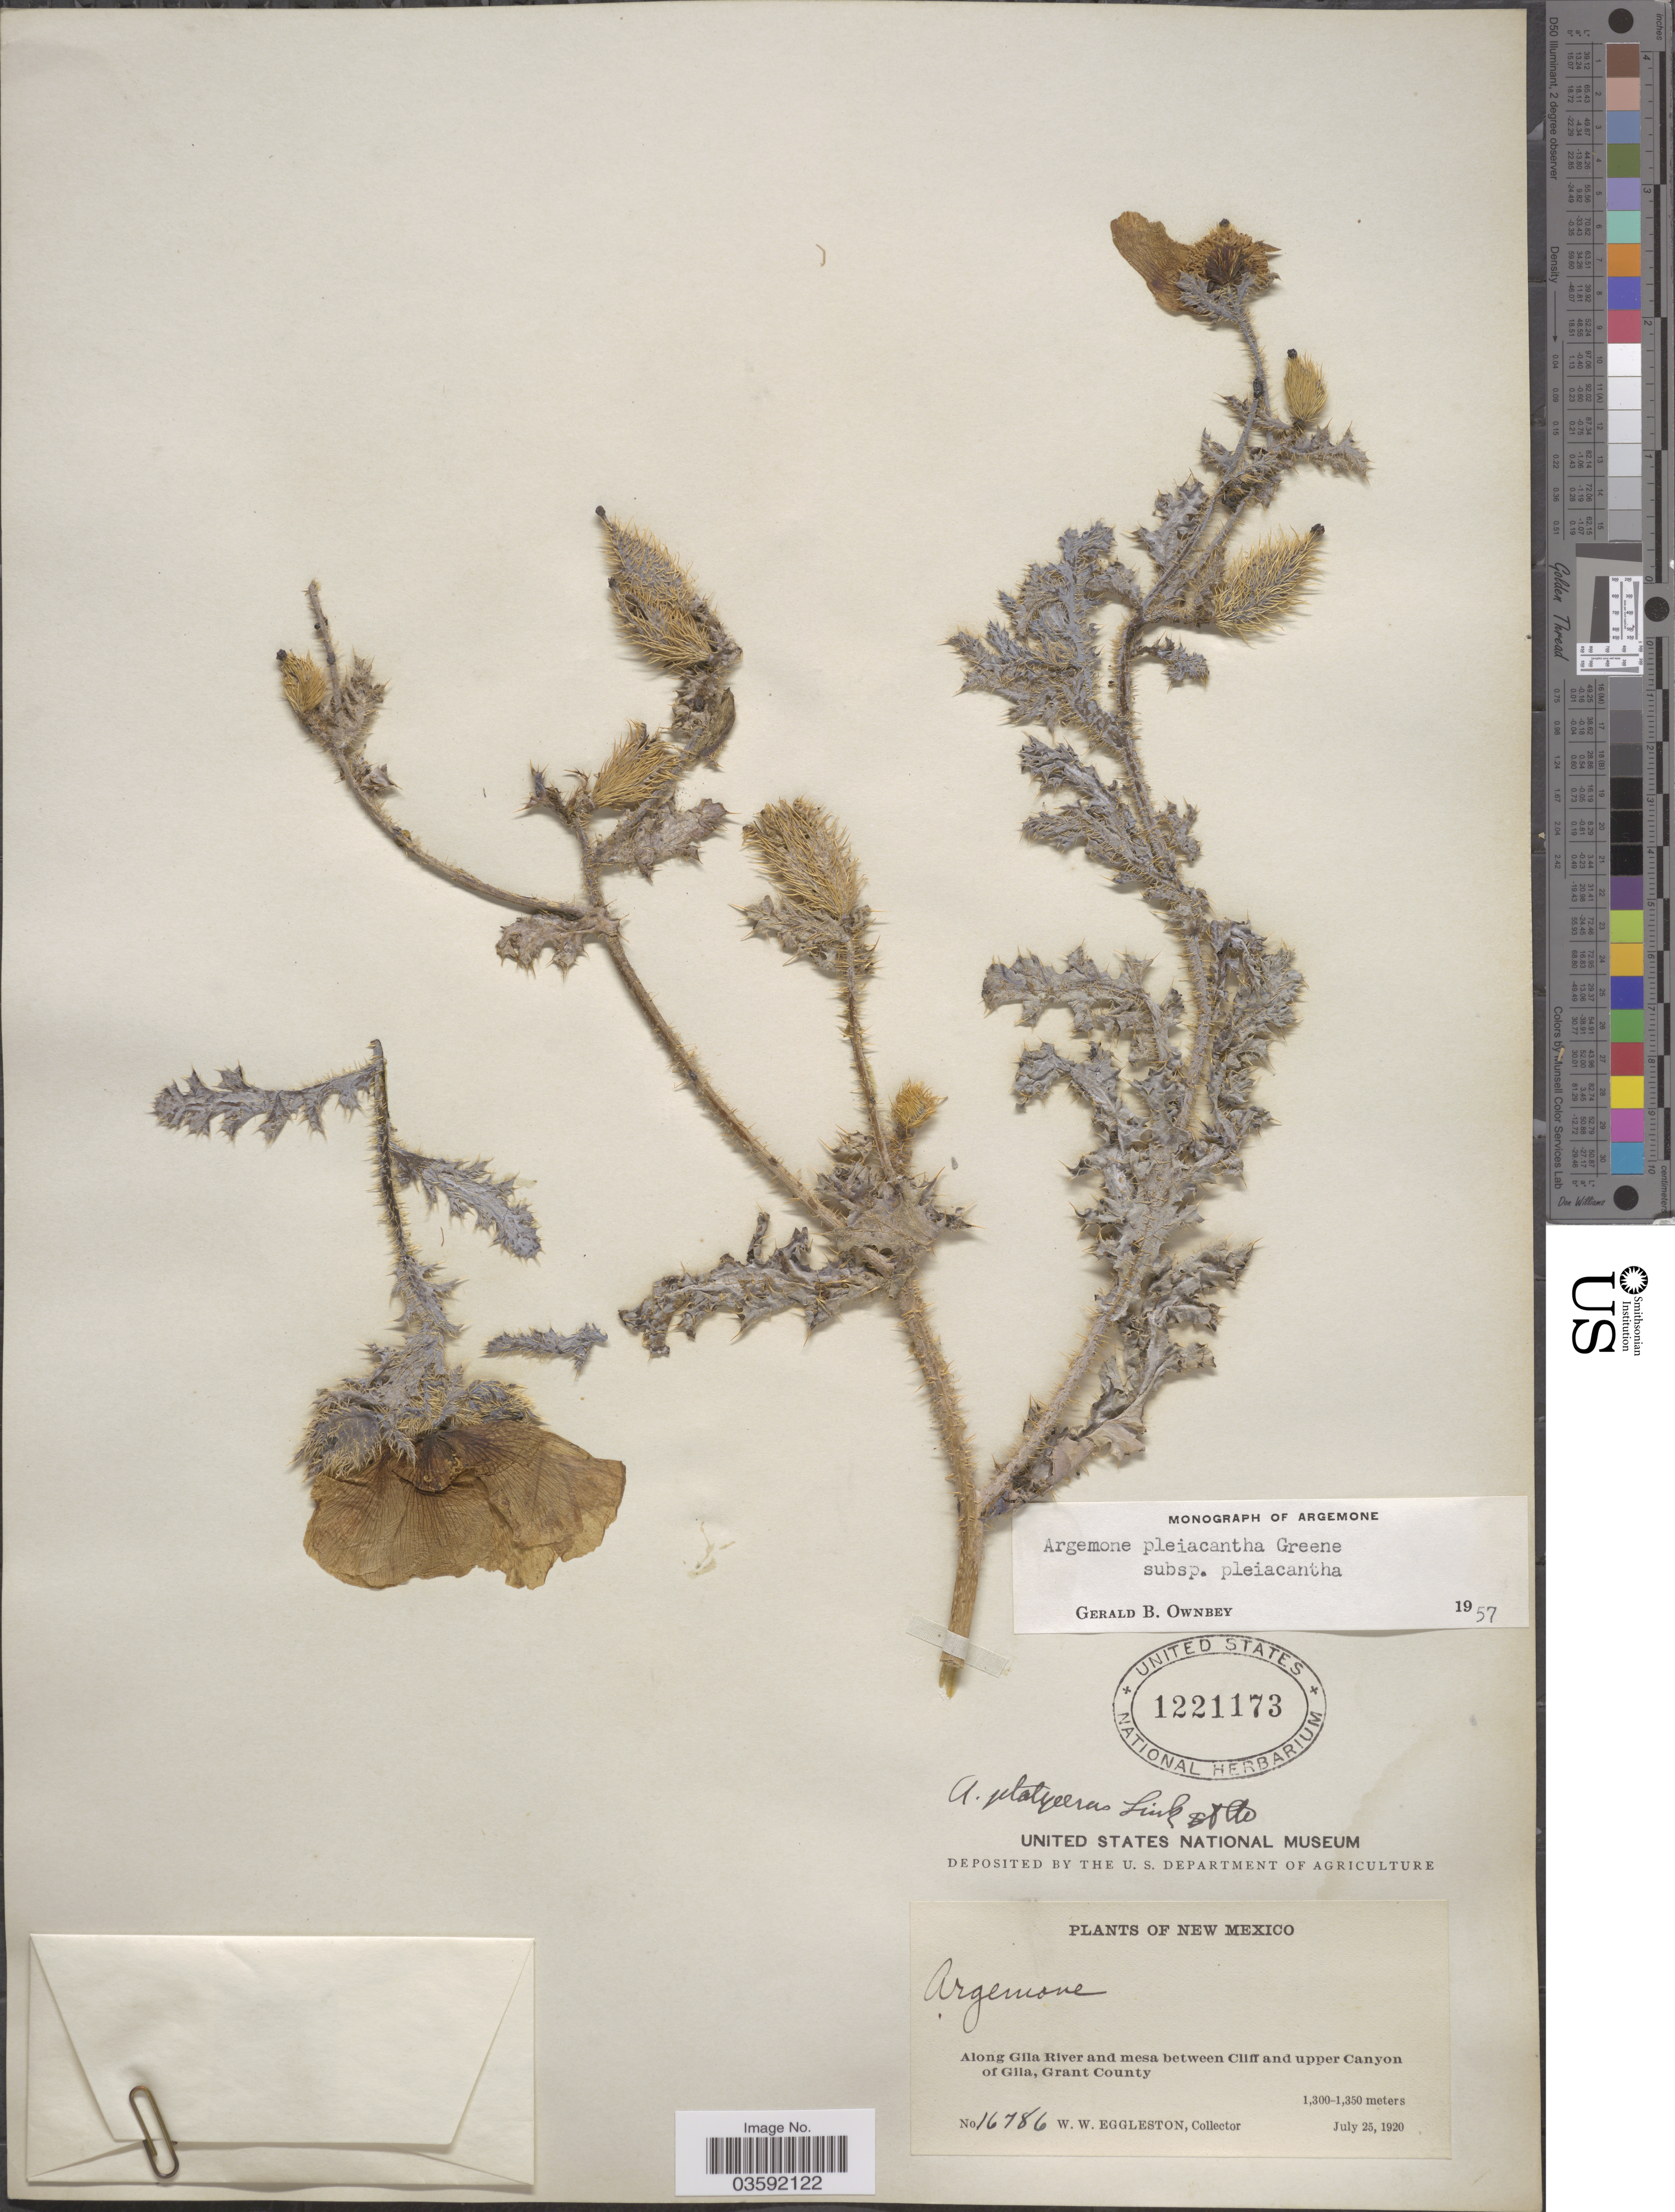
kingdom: Plantae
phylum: Tracheophyta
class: Magnoliopsida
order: Ranunculales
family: Papaveraceae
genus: Argemone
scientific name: Argemone pleiacantha subsp. pleiacantha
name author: Greene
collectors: W. W. Eggleston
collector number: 16786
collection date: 1920-07-25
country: United States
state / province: New Mexico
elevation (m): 1300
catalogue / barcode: US 1221173